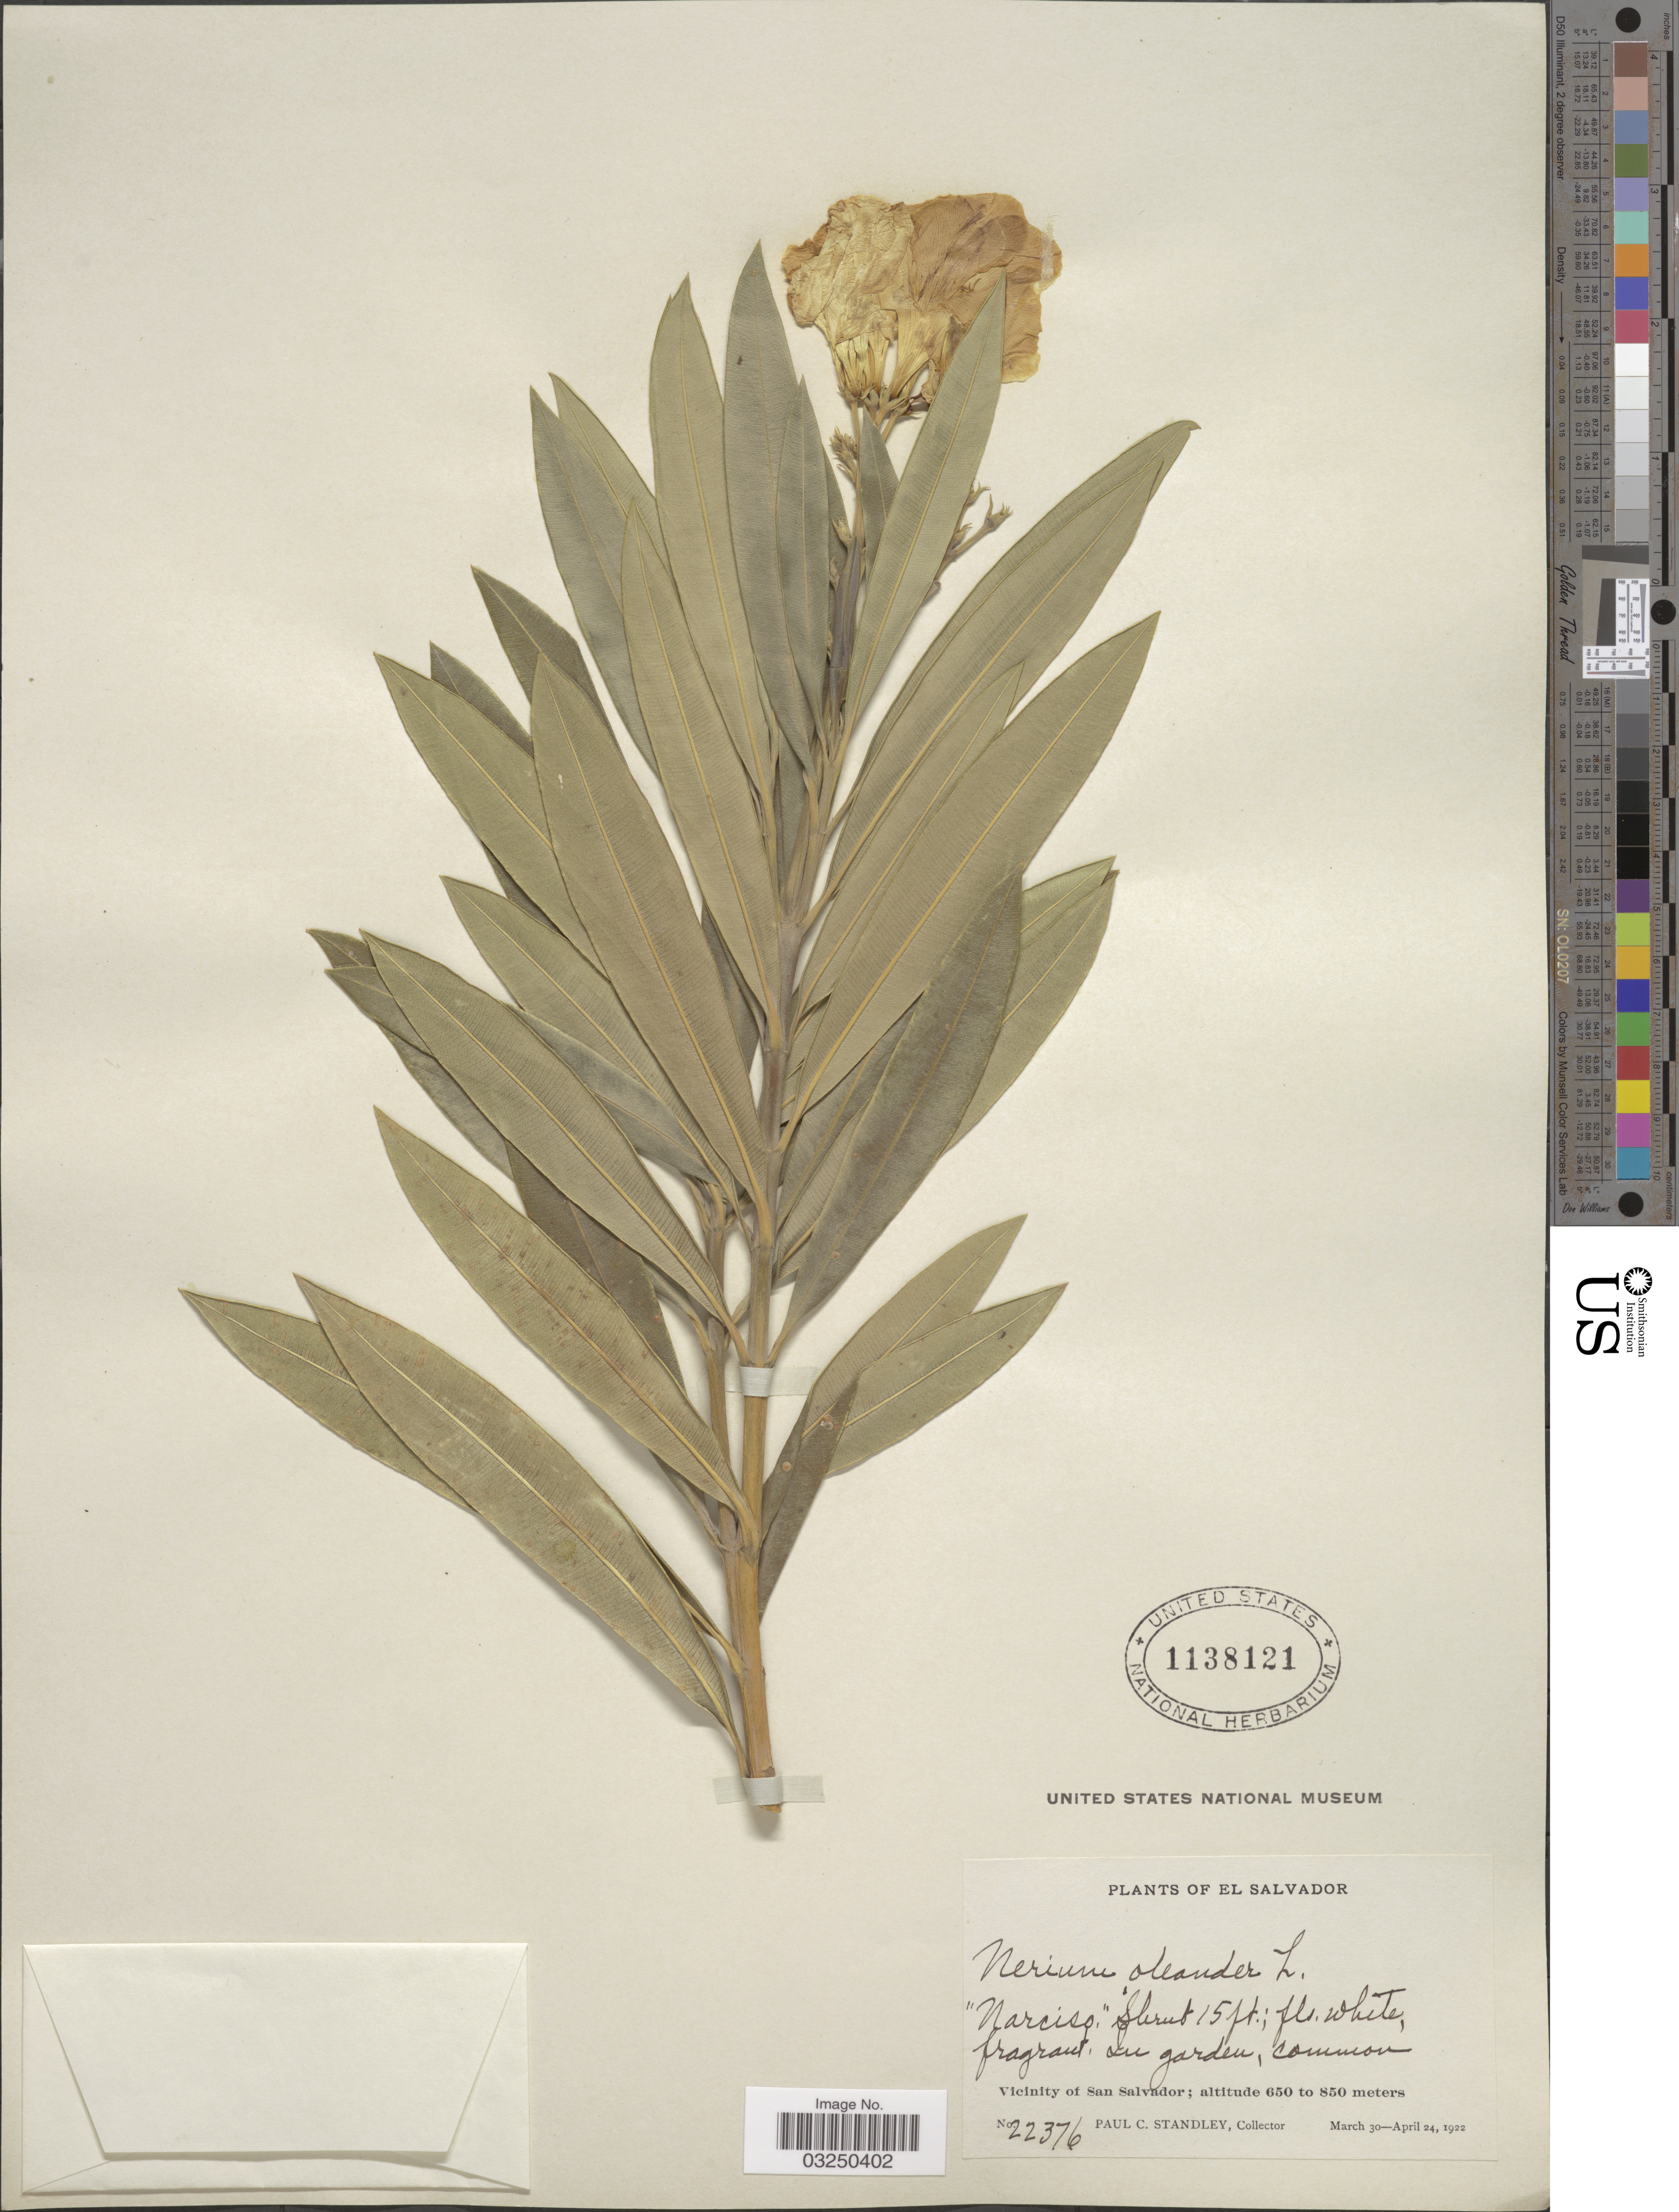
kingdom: Plantae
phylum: Tracheophyta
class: Magnoliopsida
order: Gentianales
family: Apocynaceae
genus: Nerium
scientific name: Nerium oleander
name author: L.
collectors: P. C. Standley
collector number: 22376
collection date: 1922-03-30/1922-04-24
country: El Salvador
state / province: San Salvador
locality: Vicinity of San Salvador.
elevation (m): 650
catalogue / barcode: US 1138121